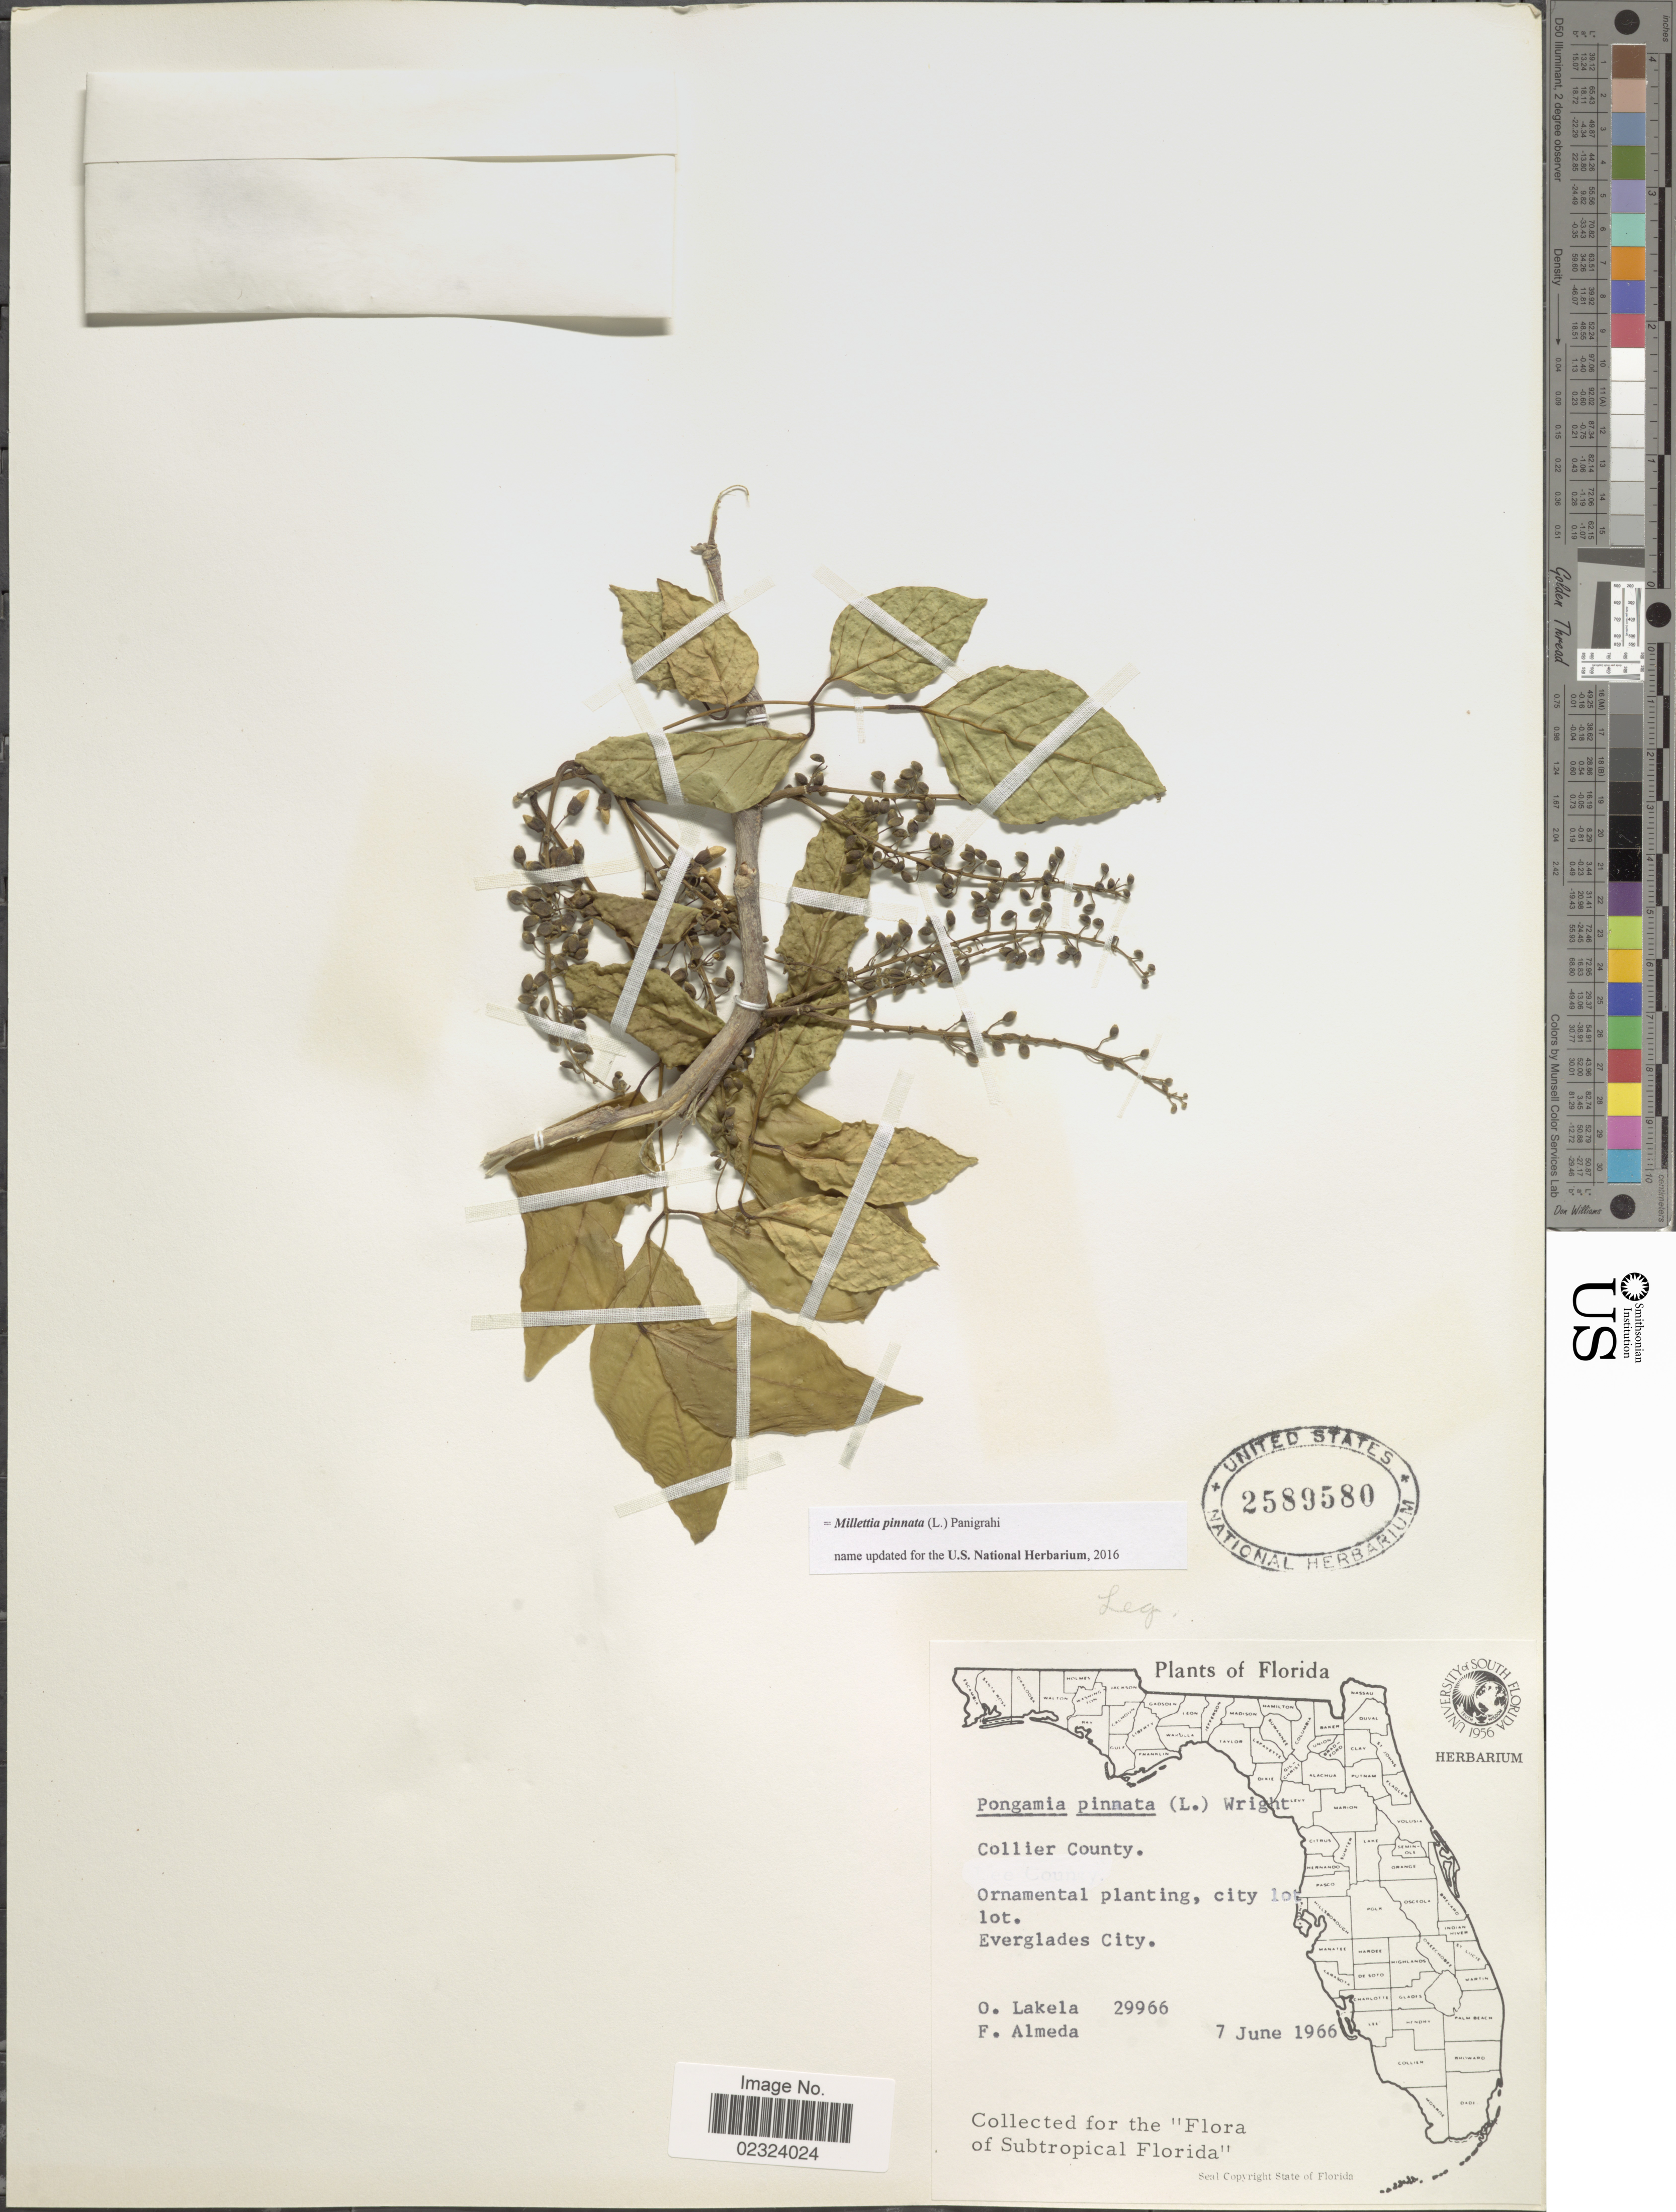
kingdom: Plantae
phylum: Tracheophyta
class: Magnoliopsida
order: Fabales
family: Fabaceae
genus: Millettia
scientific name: Millettia pinnata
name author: (L.) Panigrahi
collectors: O. Lakela & F. Almeda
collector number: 29966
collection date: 1966-06-07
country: United States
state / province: Florida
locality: Ornamental planting, city lot. Everglades City.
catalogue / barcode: US 2589580